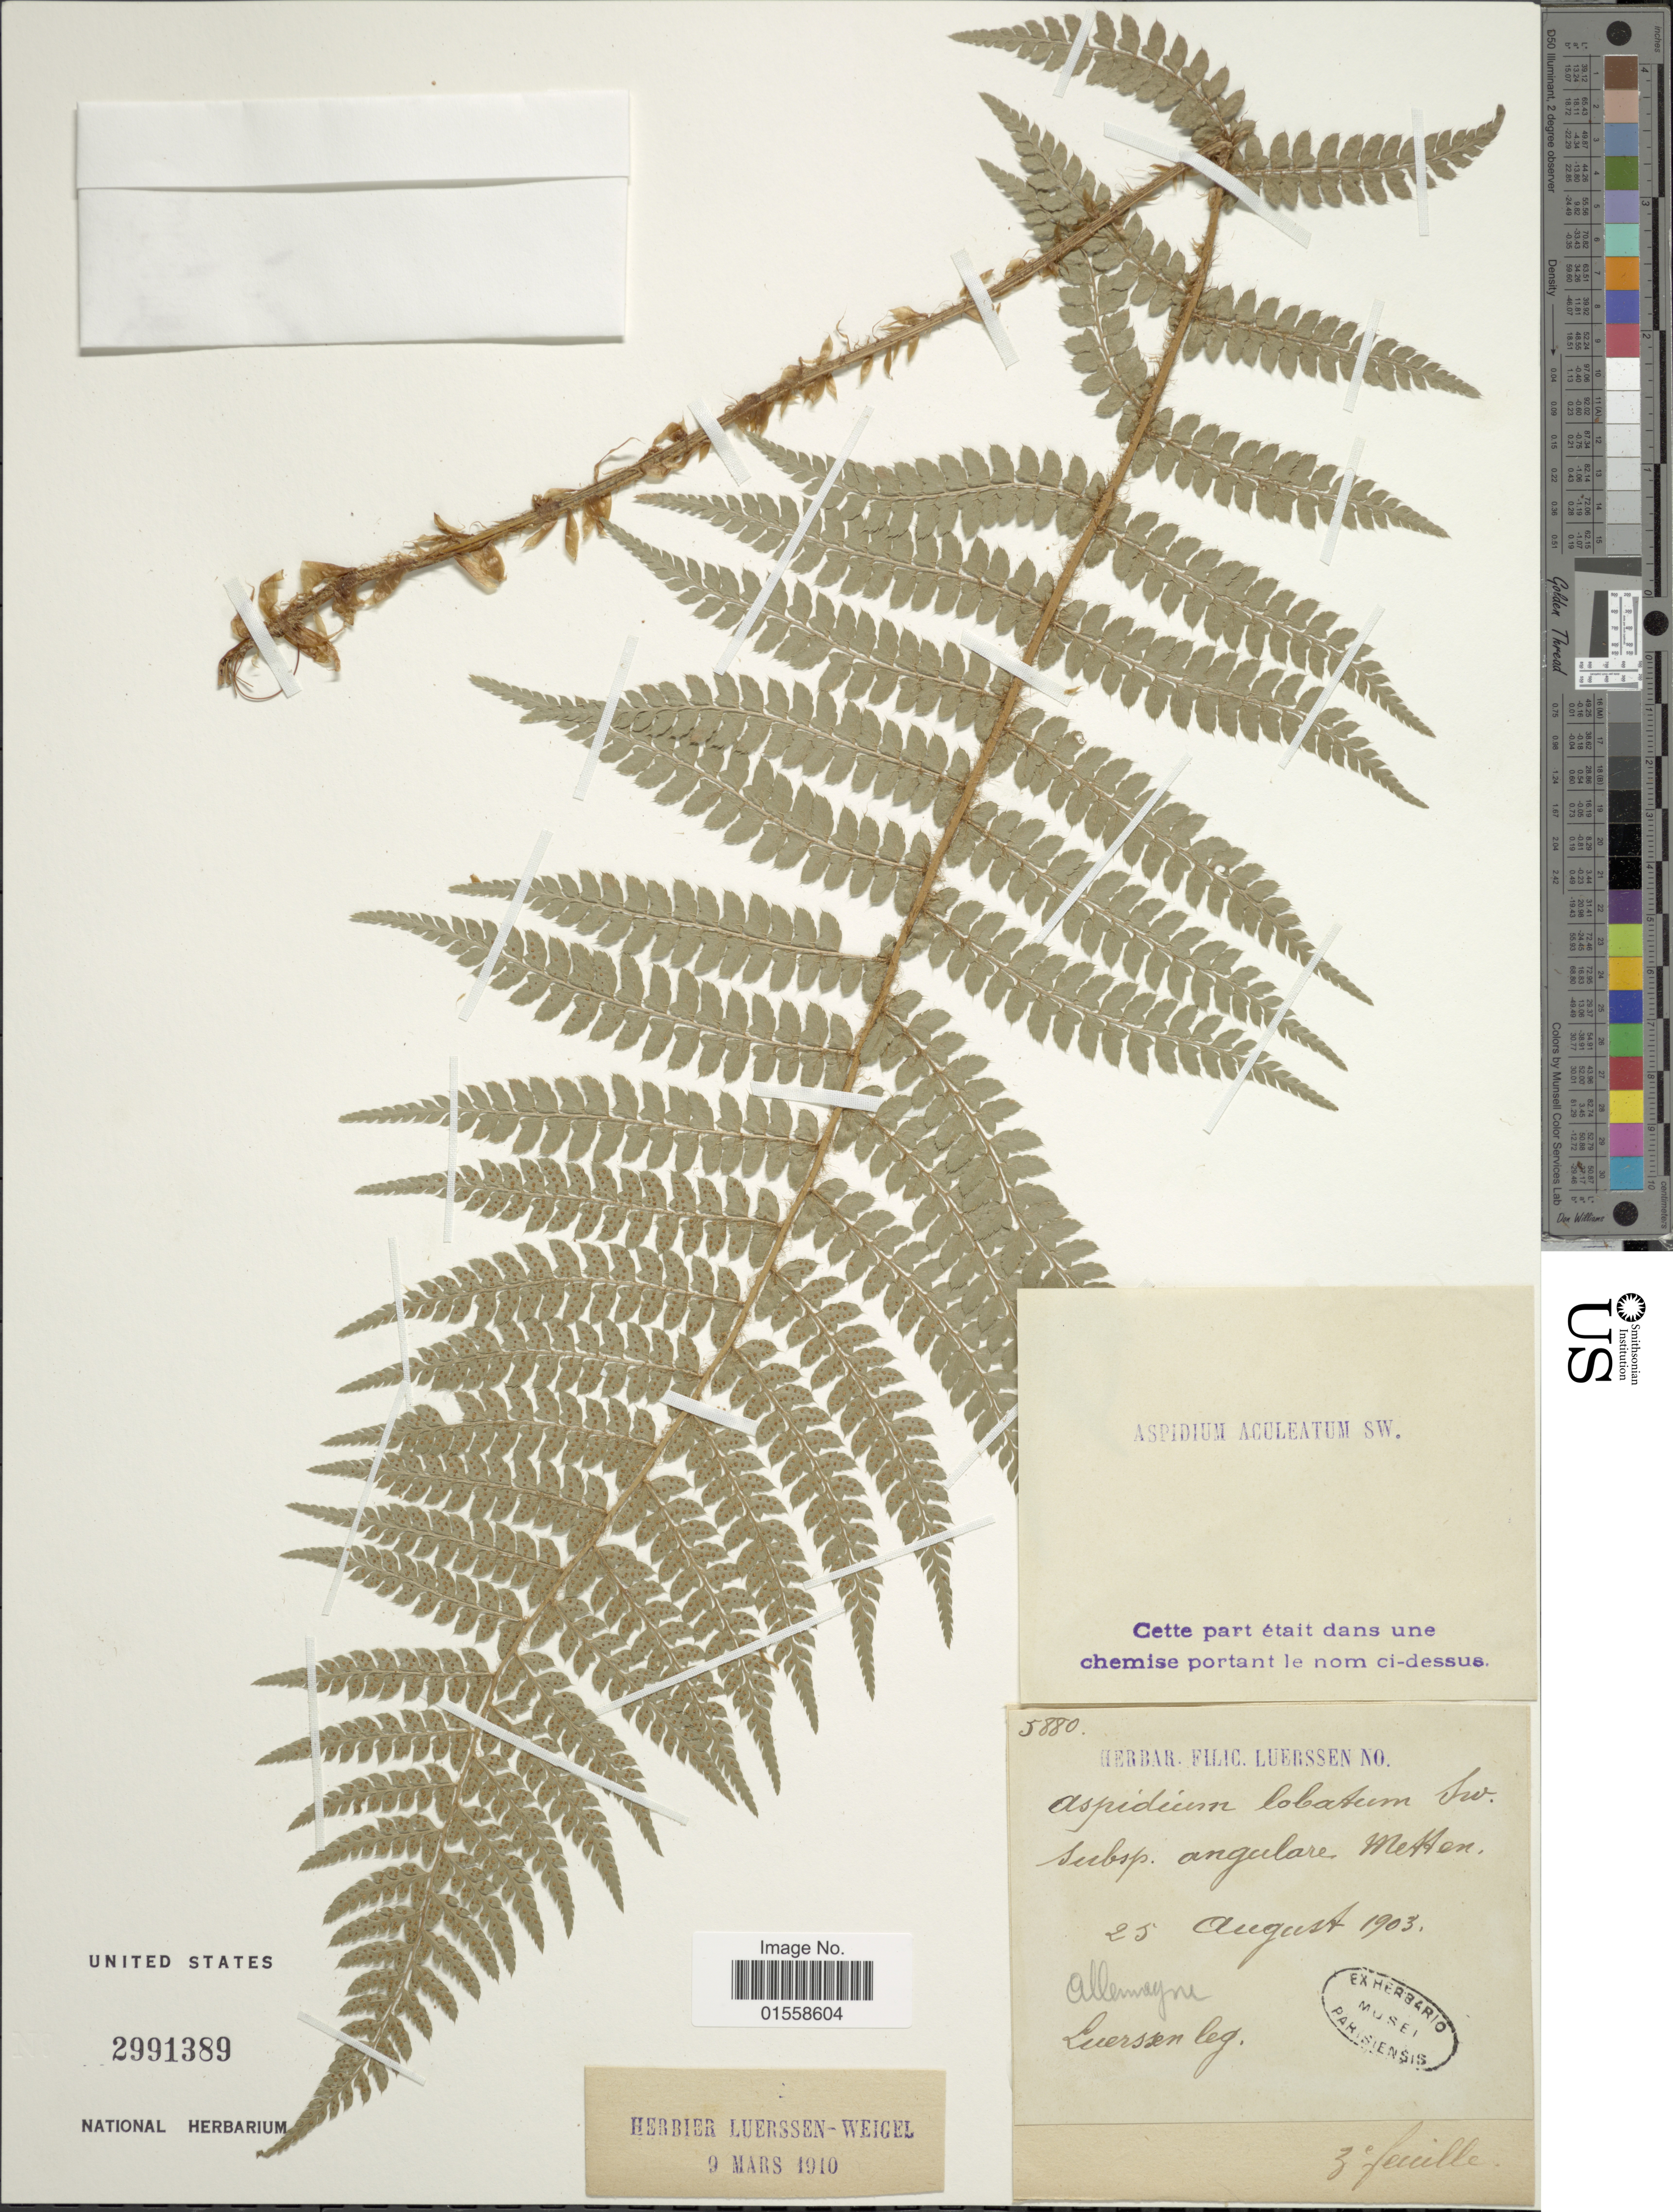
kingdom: Plantae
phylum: Tracheophyta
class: Polypodiopsida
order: Polypodiales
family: Dryopteridaceae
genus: Polystichum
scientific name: Polystichum aculeatum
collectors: Luerssen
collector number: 5880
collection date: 1903-08-25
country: Germany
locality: Allemagne.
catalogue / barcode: US 2991389